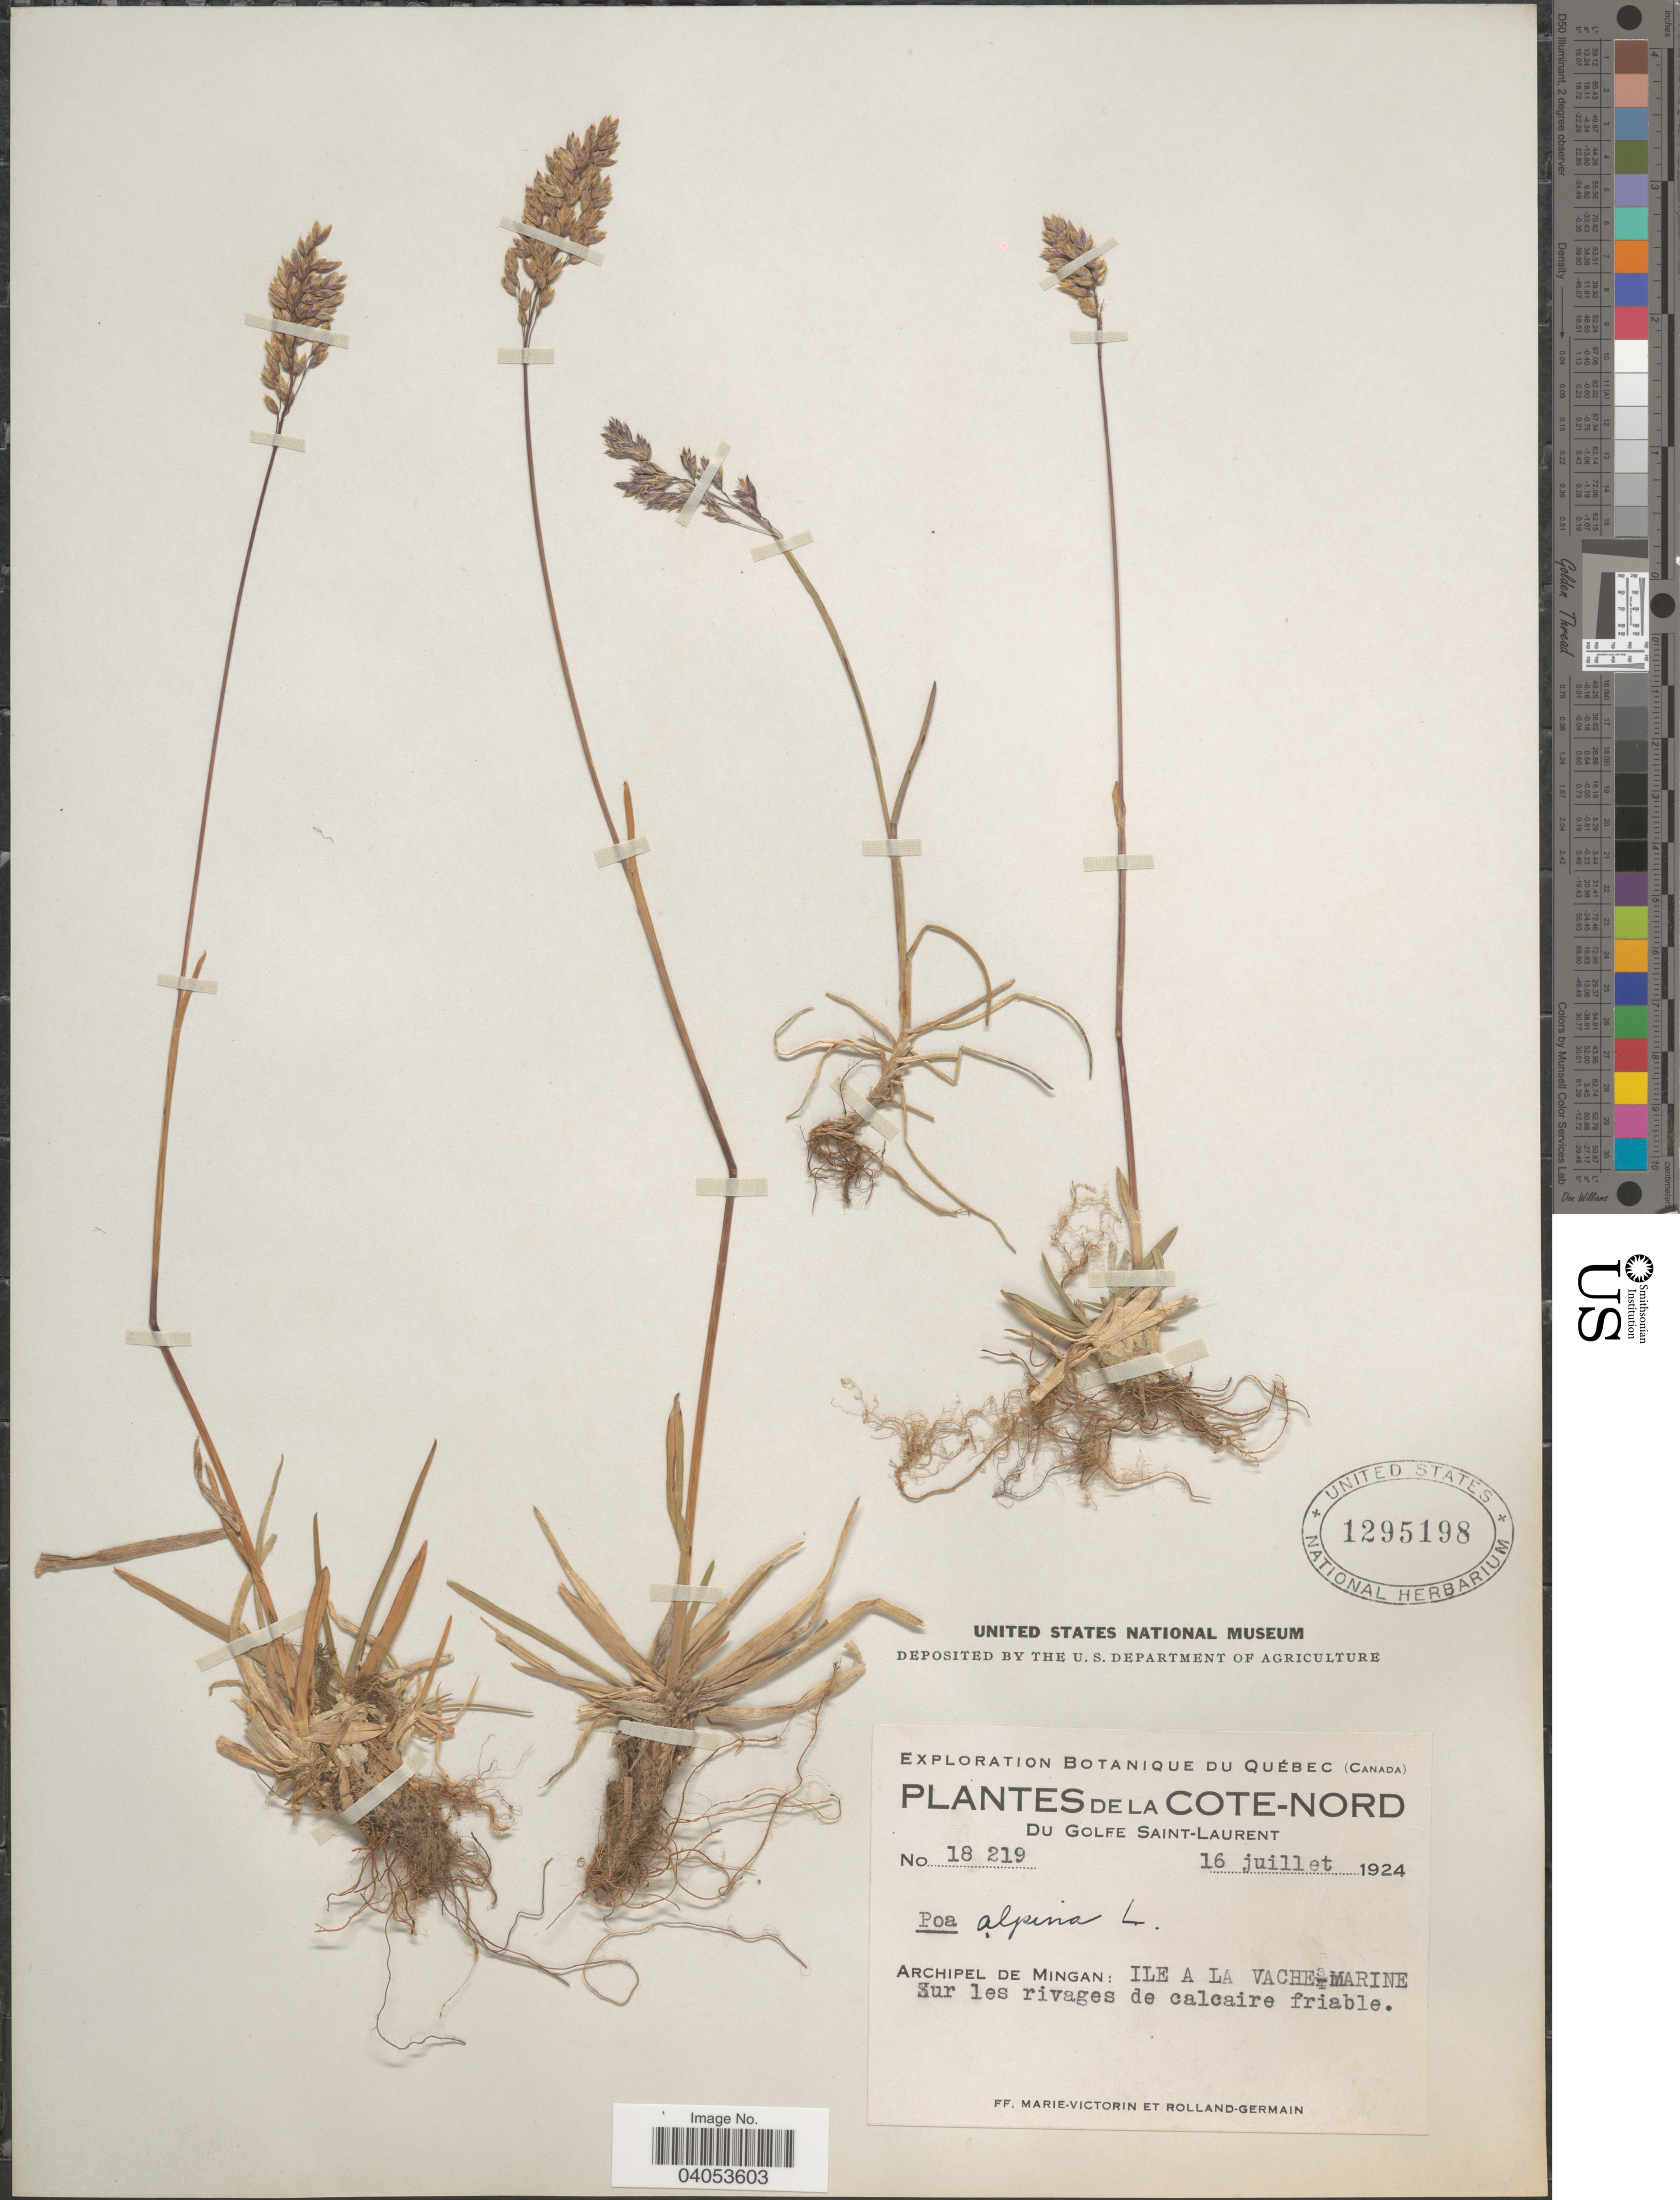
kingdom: Plantae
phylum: Tracheophyta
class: Liliopsida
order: Poales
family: Poaceae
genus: Poa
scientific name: Poa alpina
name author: L.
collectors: F. Marie-Victorin & Rolland-Germain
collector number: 18219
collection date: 1924-07-16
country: Canada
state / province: Quebec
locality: La Cote-Nord du Golfe Saint-Laurent. Archipel de Mingan: Ile a La Vache-Marine.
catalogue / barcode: US 1295198